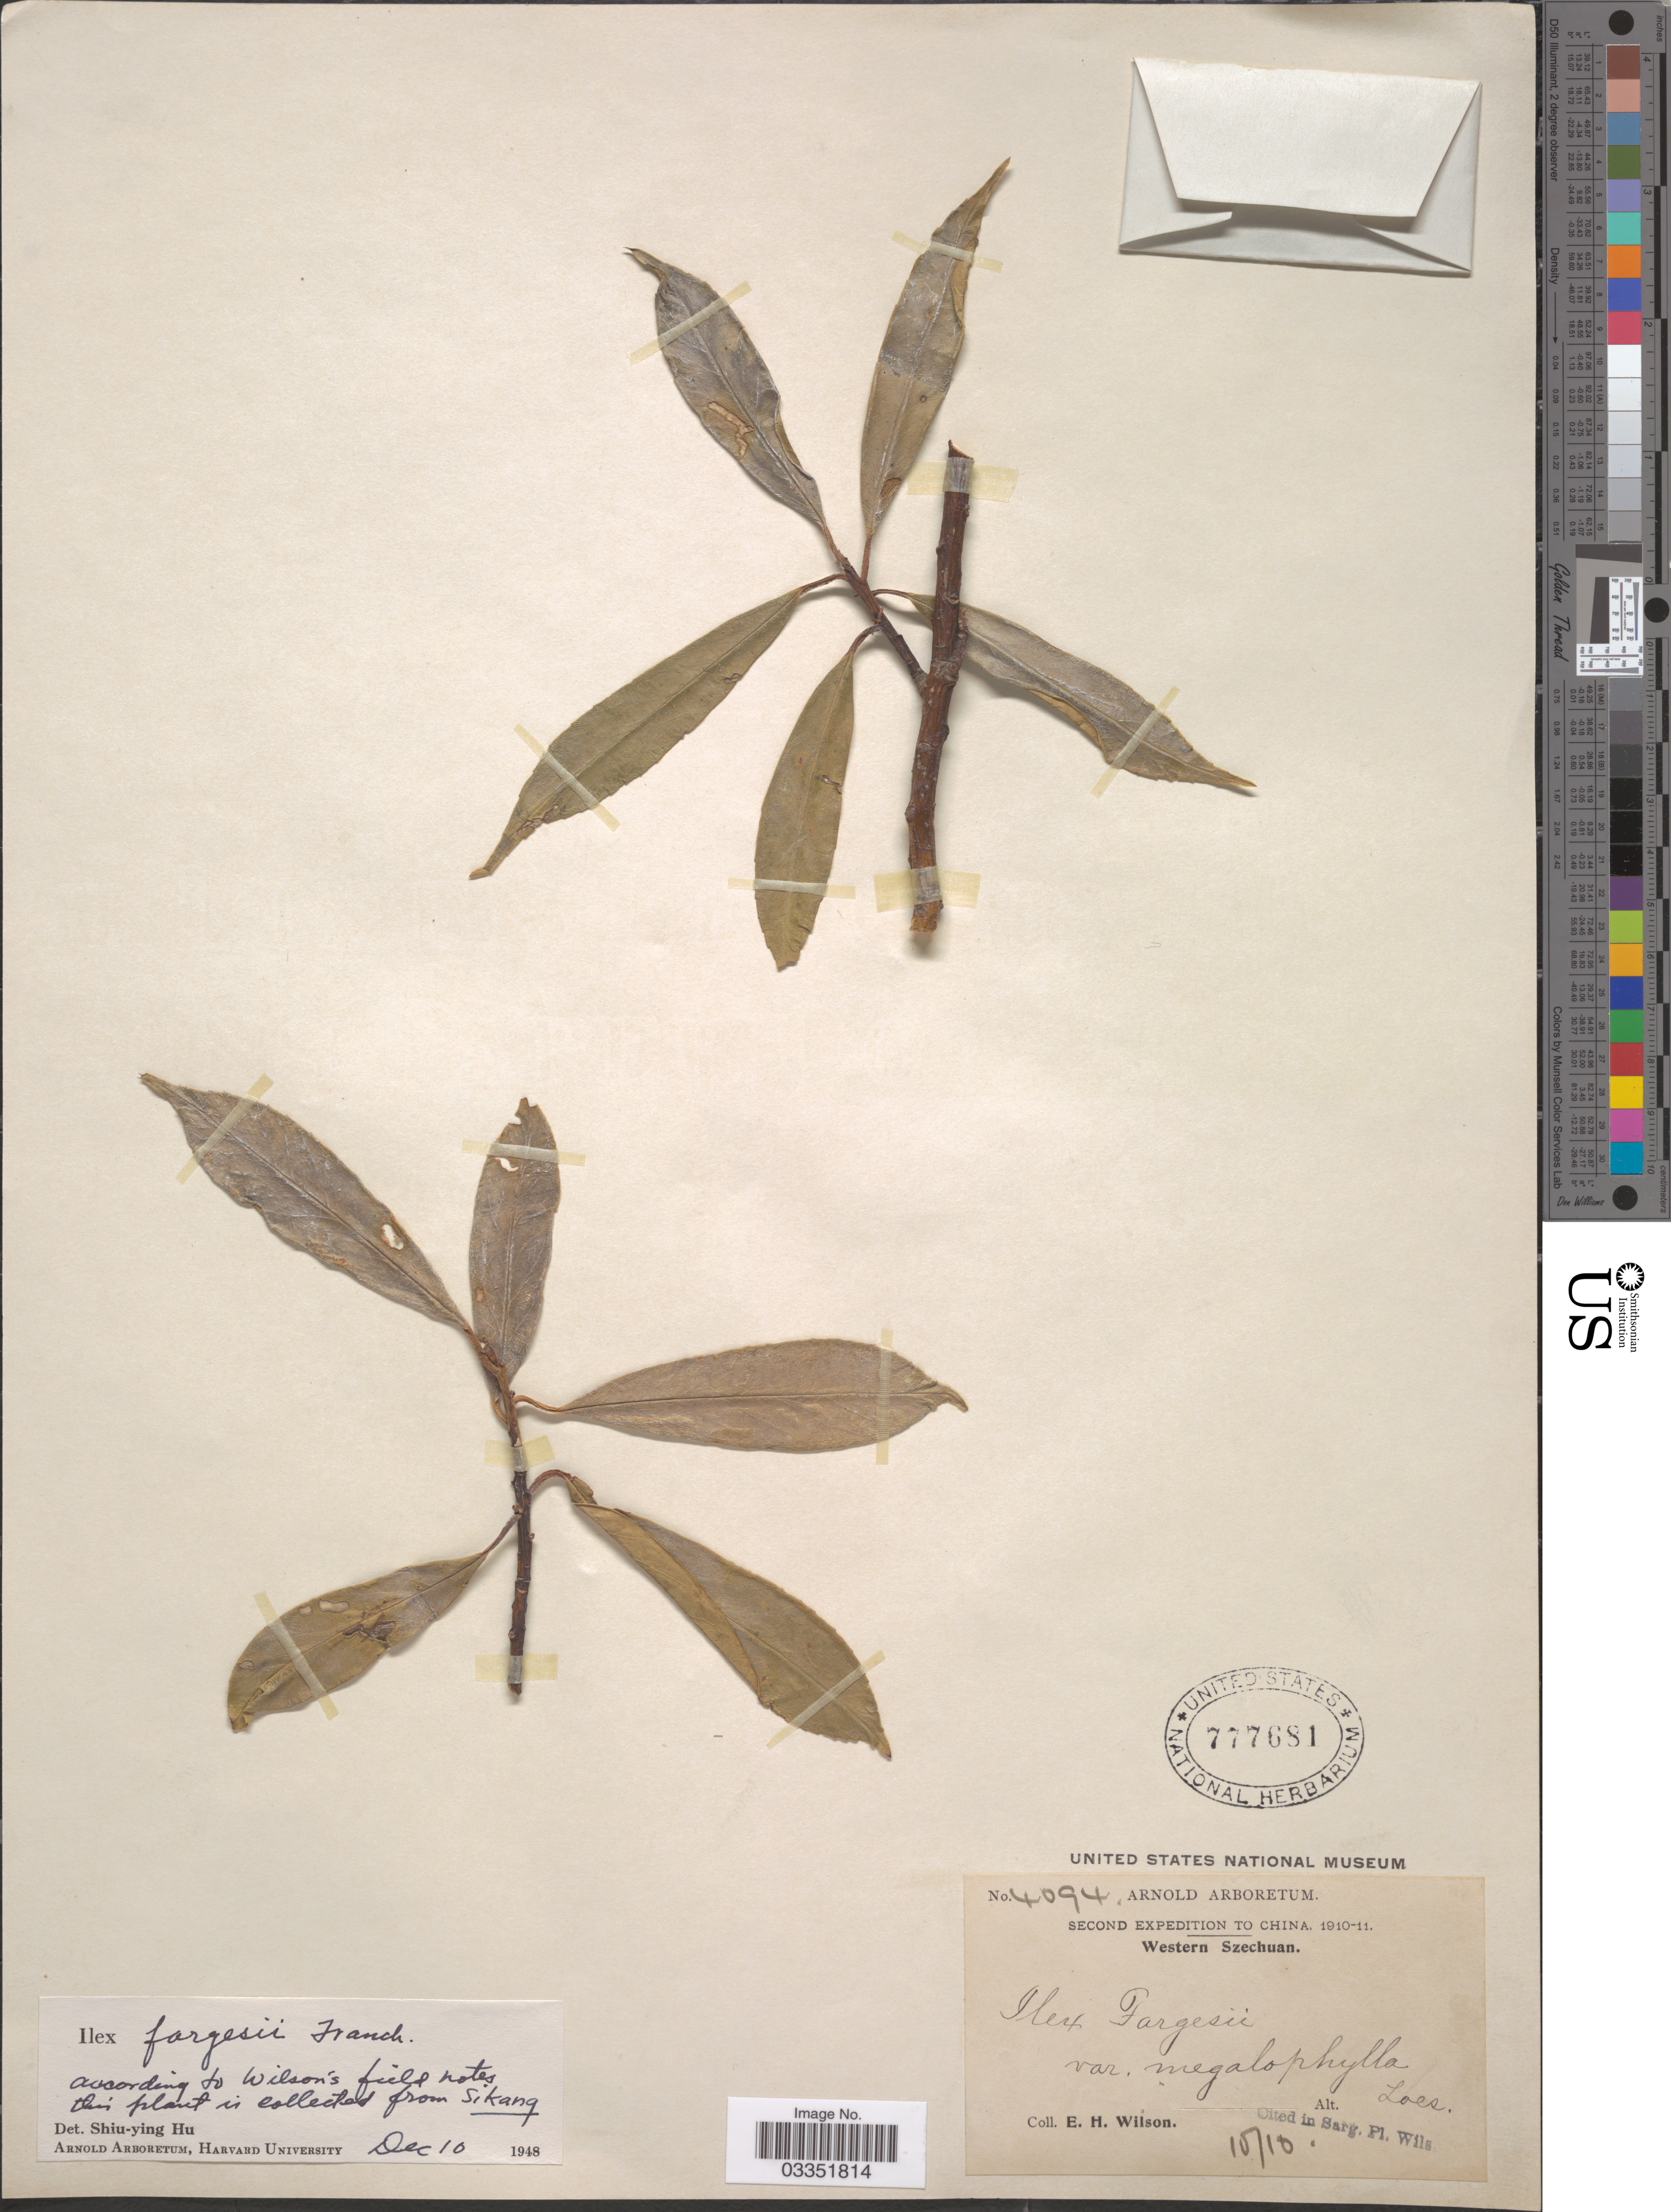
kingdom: Plantae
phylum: Tracheophyta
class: Magnoliopsida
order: Aquifoliales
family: Aquifoliaceae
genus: Ilex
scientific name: Ilex fargesii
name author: Franch.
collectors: E. Wilson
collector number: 4094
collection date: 1910-10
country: China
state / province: Sichuan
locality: Western Szechuan.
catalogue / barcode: US 777681